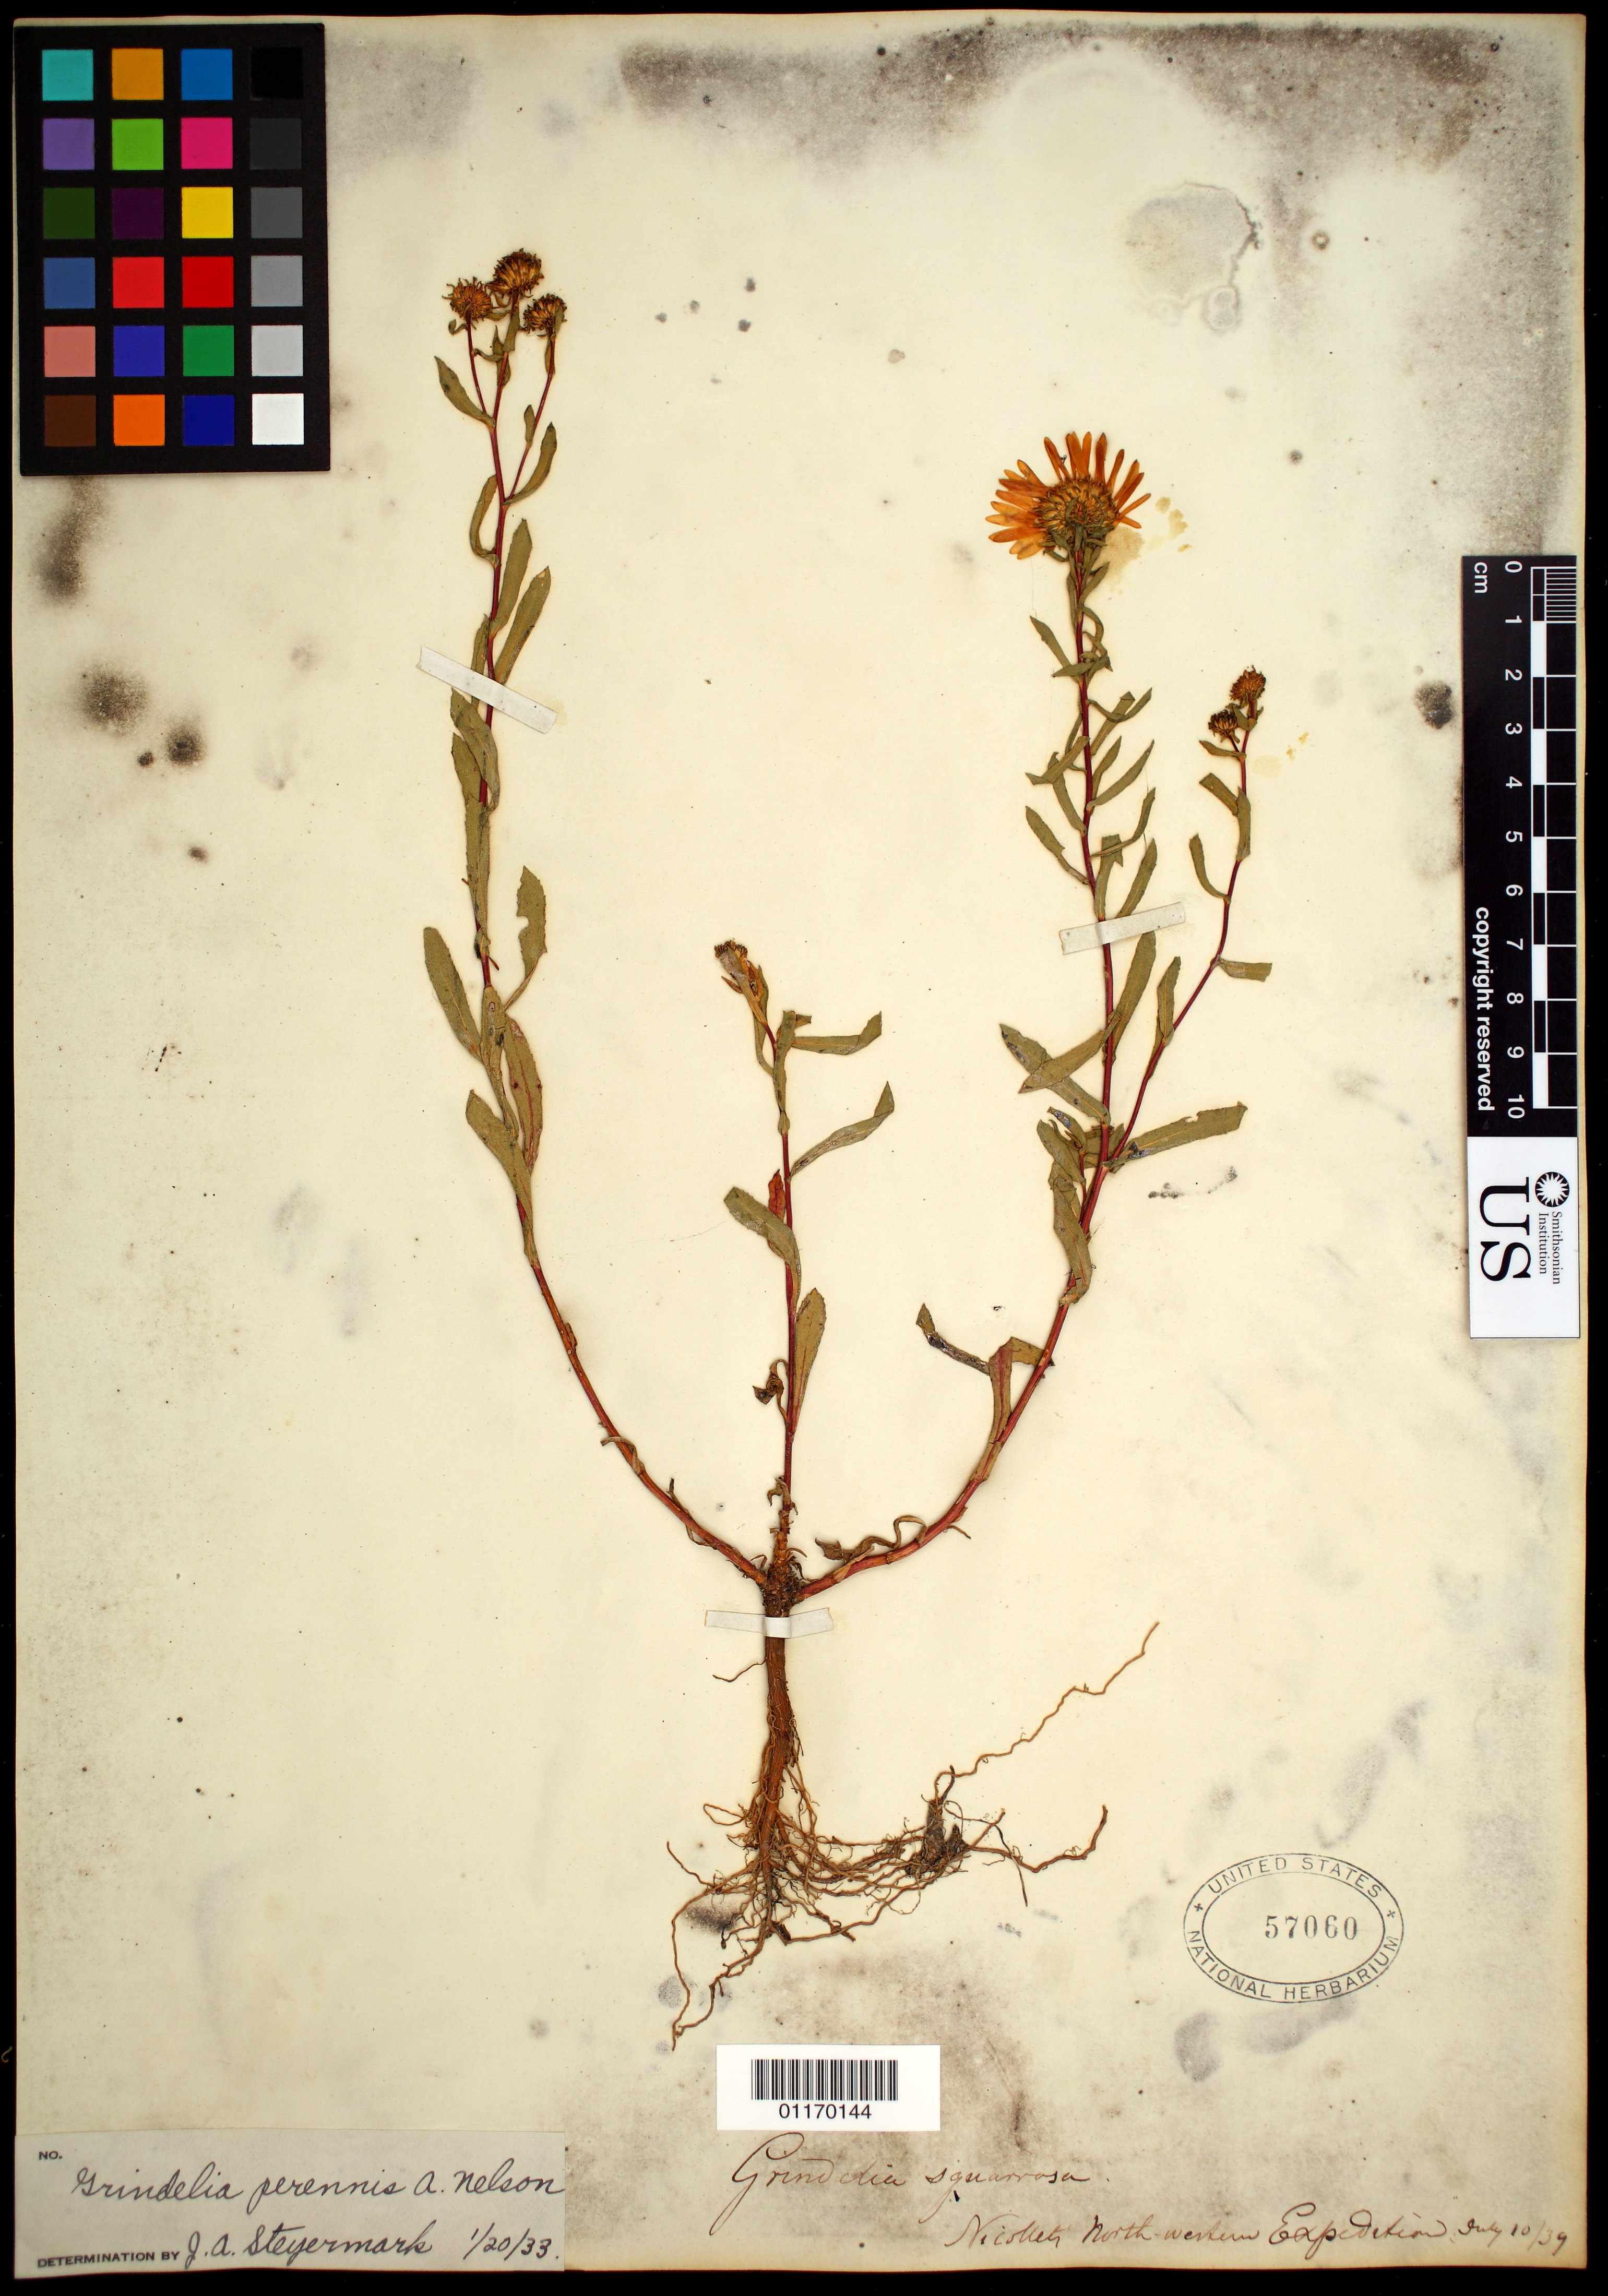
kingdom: Plantae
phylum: Tracheophyta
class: Magnoliopsida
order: Asterales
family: Asteraceae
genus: Grindelia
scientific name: Grindelia perennis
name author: A. Nelson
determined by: Steyermark, Julian A., (VEN)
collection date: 1839-07-10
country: United States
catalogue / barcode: US 57060